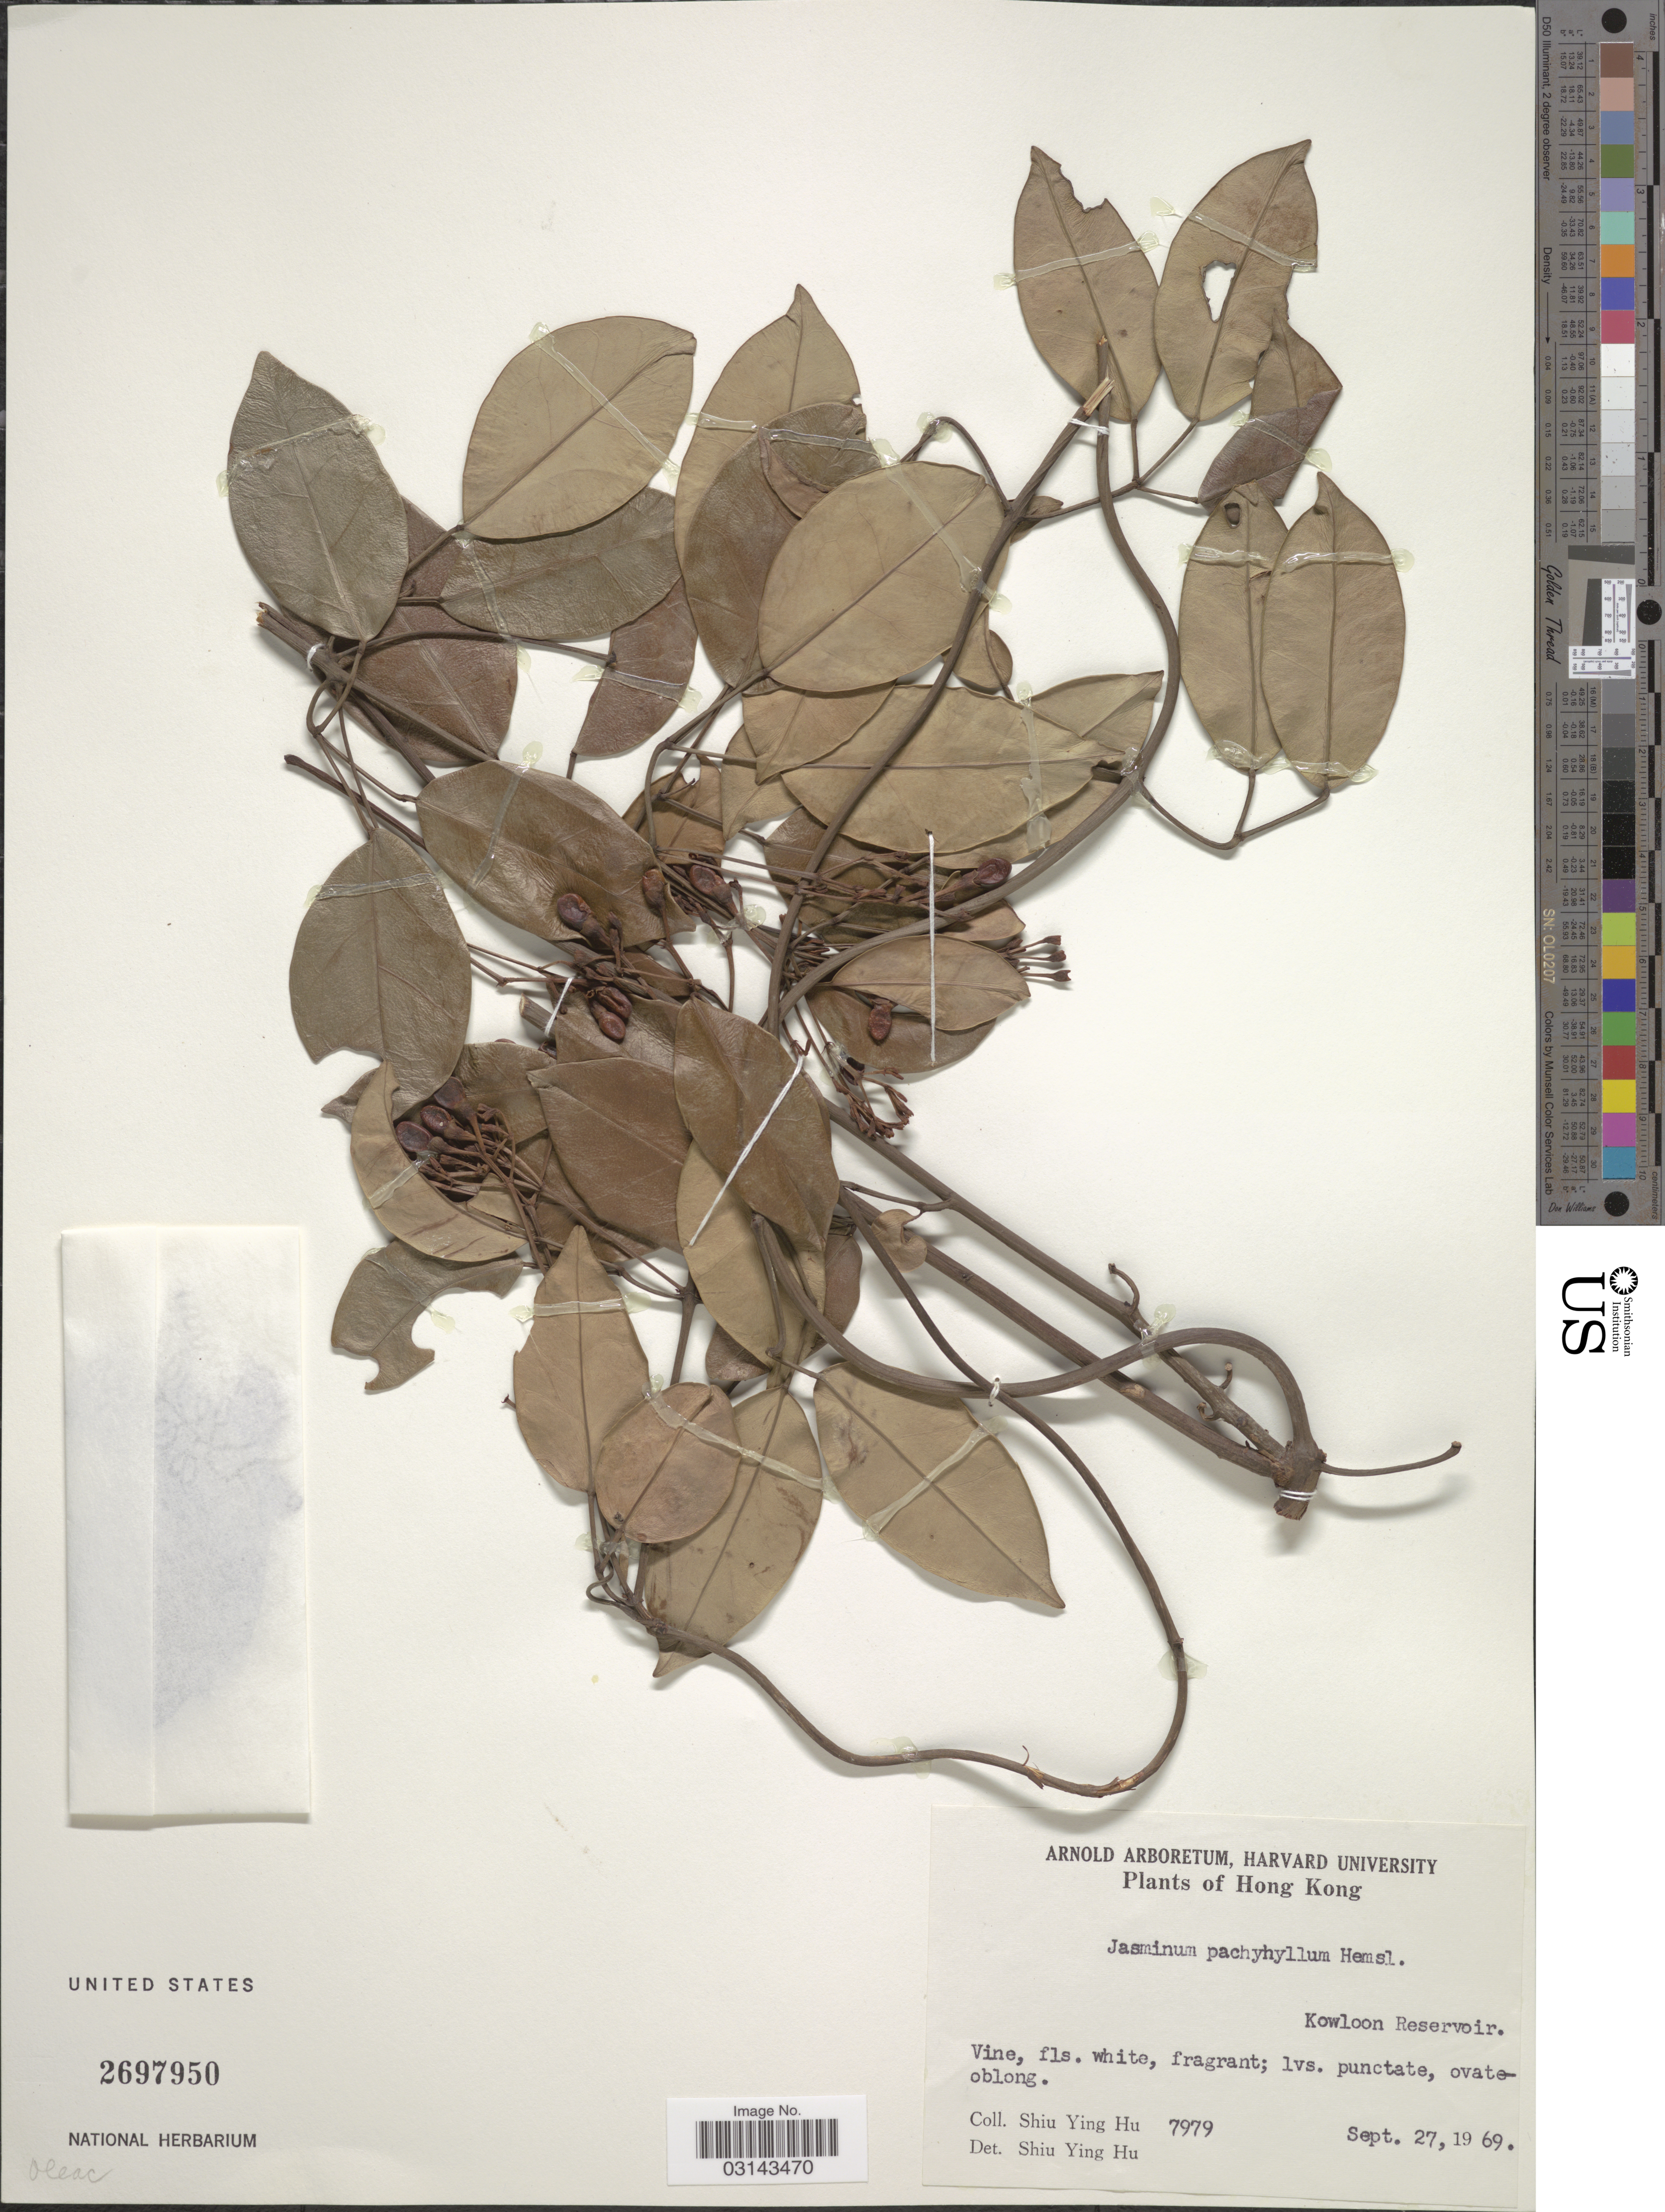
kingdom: Plantae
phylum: Tracheophyta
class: Magnoliopsida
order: Lamiales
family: Oleaceae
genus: Jasminum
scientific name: Jasminum pachyphyllum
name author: Hemsl.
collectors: S. Y. Hu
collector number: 7979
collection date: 1969-09-27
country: China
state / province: Hong Kong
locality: Kowloon Reservoir.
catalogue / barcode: US 2697950